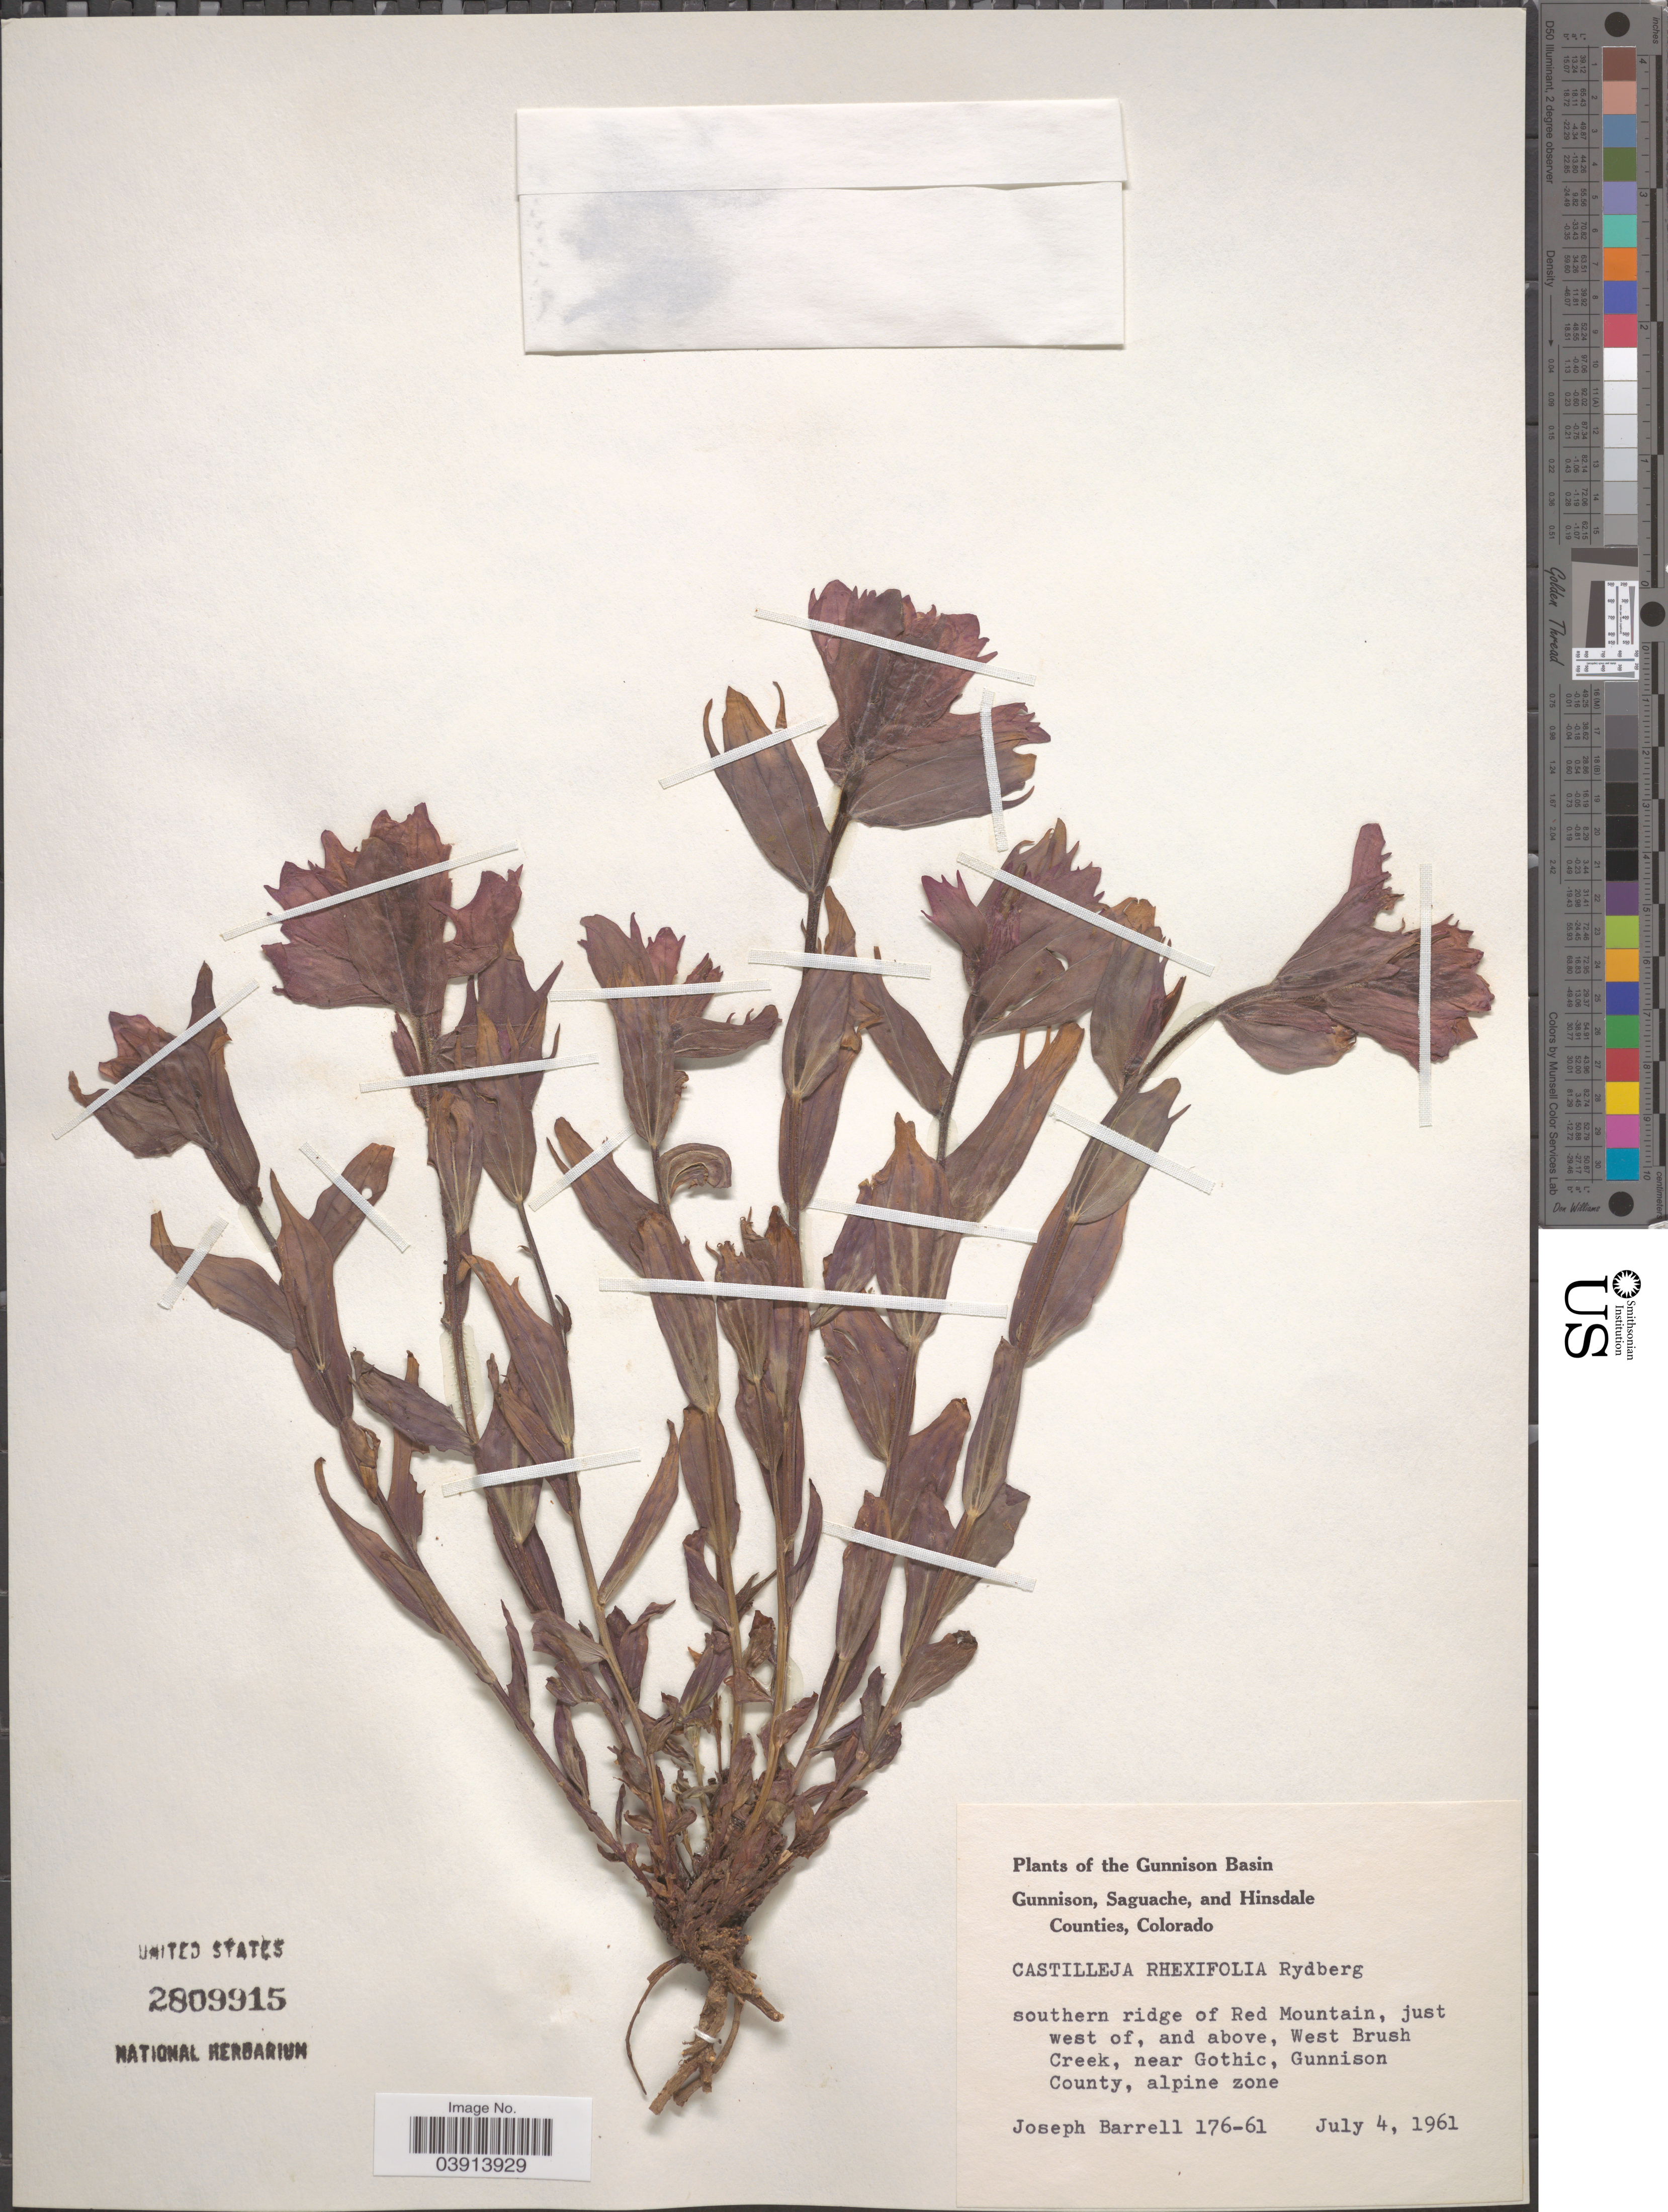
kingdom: Plantae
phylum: Tracheophyta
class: Magnoliopsida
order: Lamiales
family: Orobanchaceae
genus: Castilleja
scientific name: Castilleja rhexiifolia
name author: Rydb.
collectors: J. Barrell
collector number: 176-61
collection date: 1961-07-04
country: United States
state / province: Colorado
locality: The Gunnison Basin. Southern ridge of Red Mountain, just west of, and above, West Brush Creek, near Gothic, Gunnison County, alpine zone.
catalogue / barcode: US 2809915